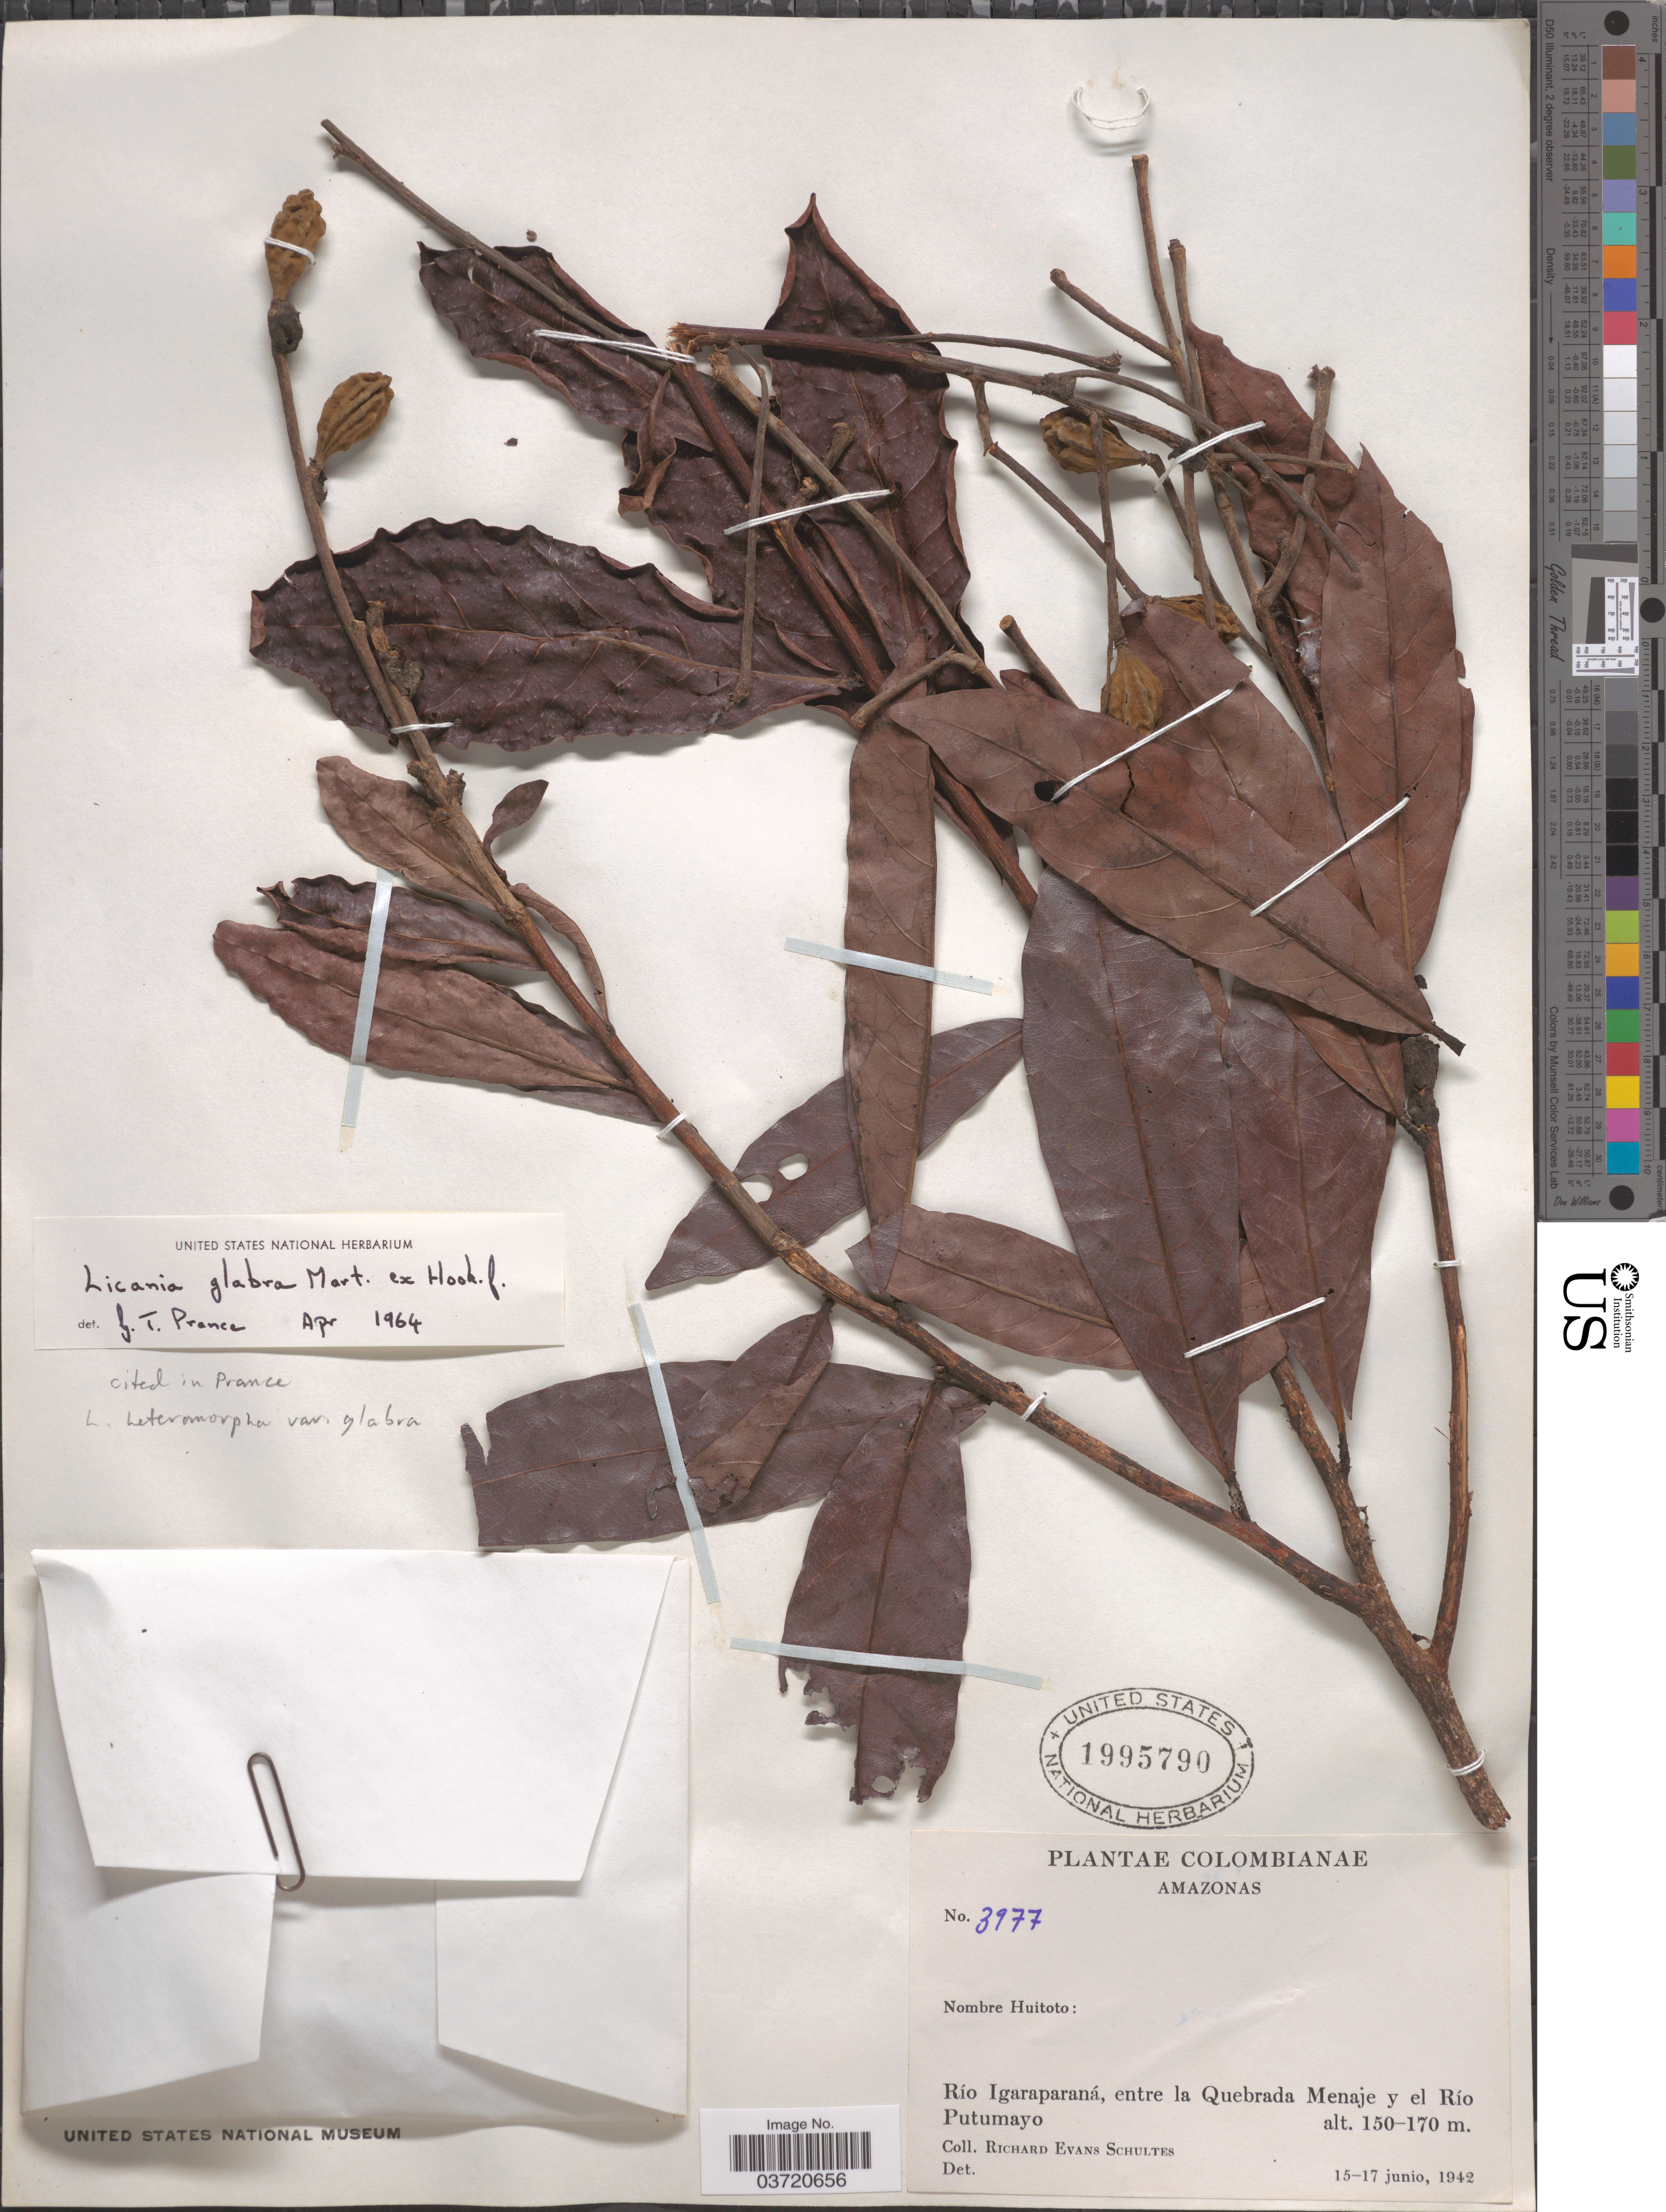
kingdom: Plantae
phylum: Tracheophyta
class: Magnoliopsida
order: Malpighiales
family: Chrysobalanaceae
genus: Hymenopus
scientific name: Hymenopus heteromorphus var. glabrus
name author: (Mart. ex Hook. f.) Sothers & Prance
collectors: R. E. Schultes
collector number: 3977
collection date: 1942-06-15/1942-06-17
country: Colombia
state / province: Amazônas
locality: Amazonas. Río Igaraparaná, entre la Quebrada Menaje y el Río Putumayo.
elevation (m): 150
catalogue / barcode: US 1995790